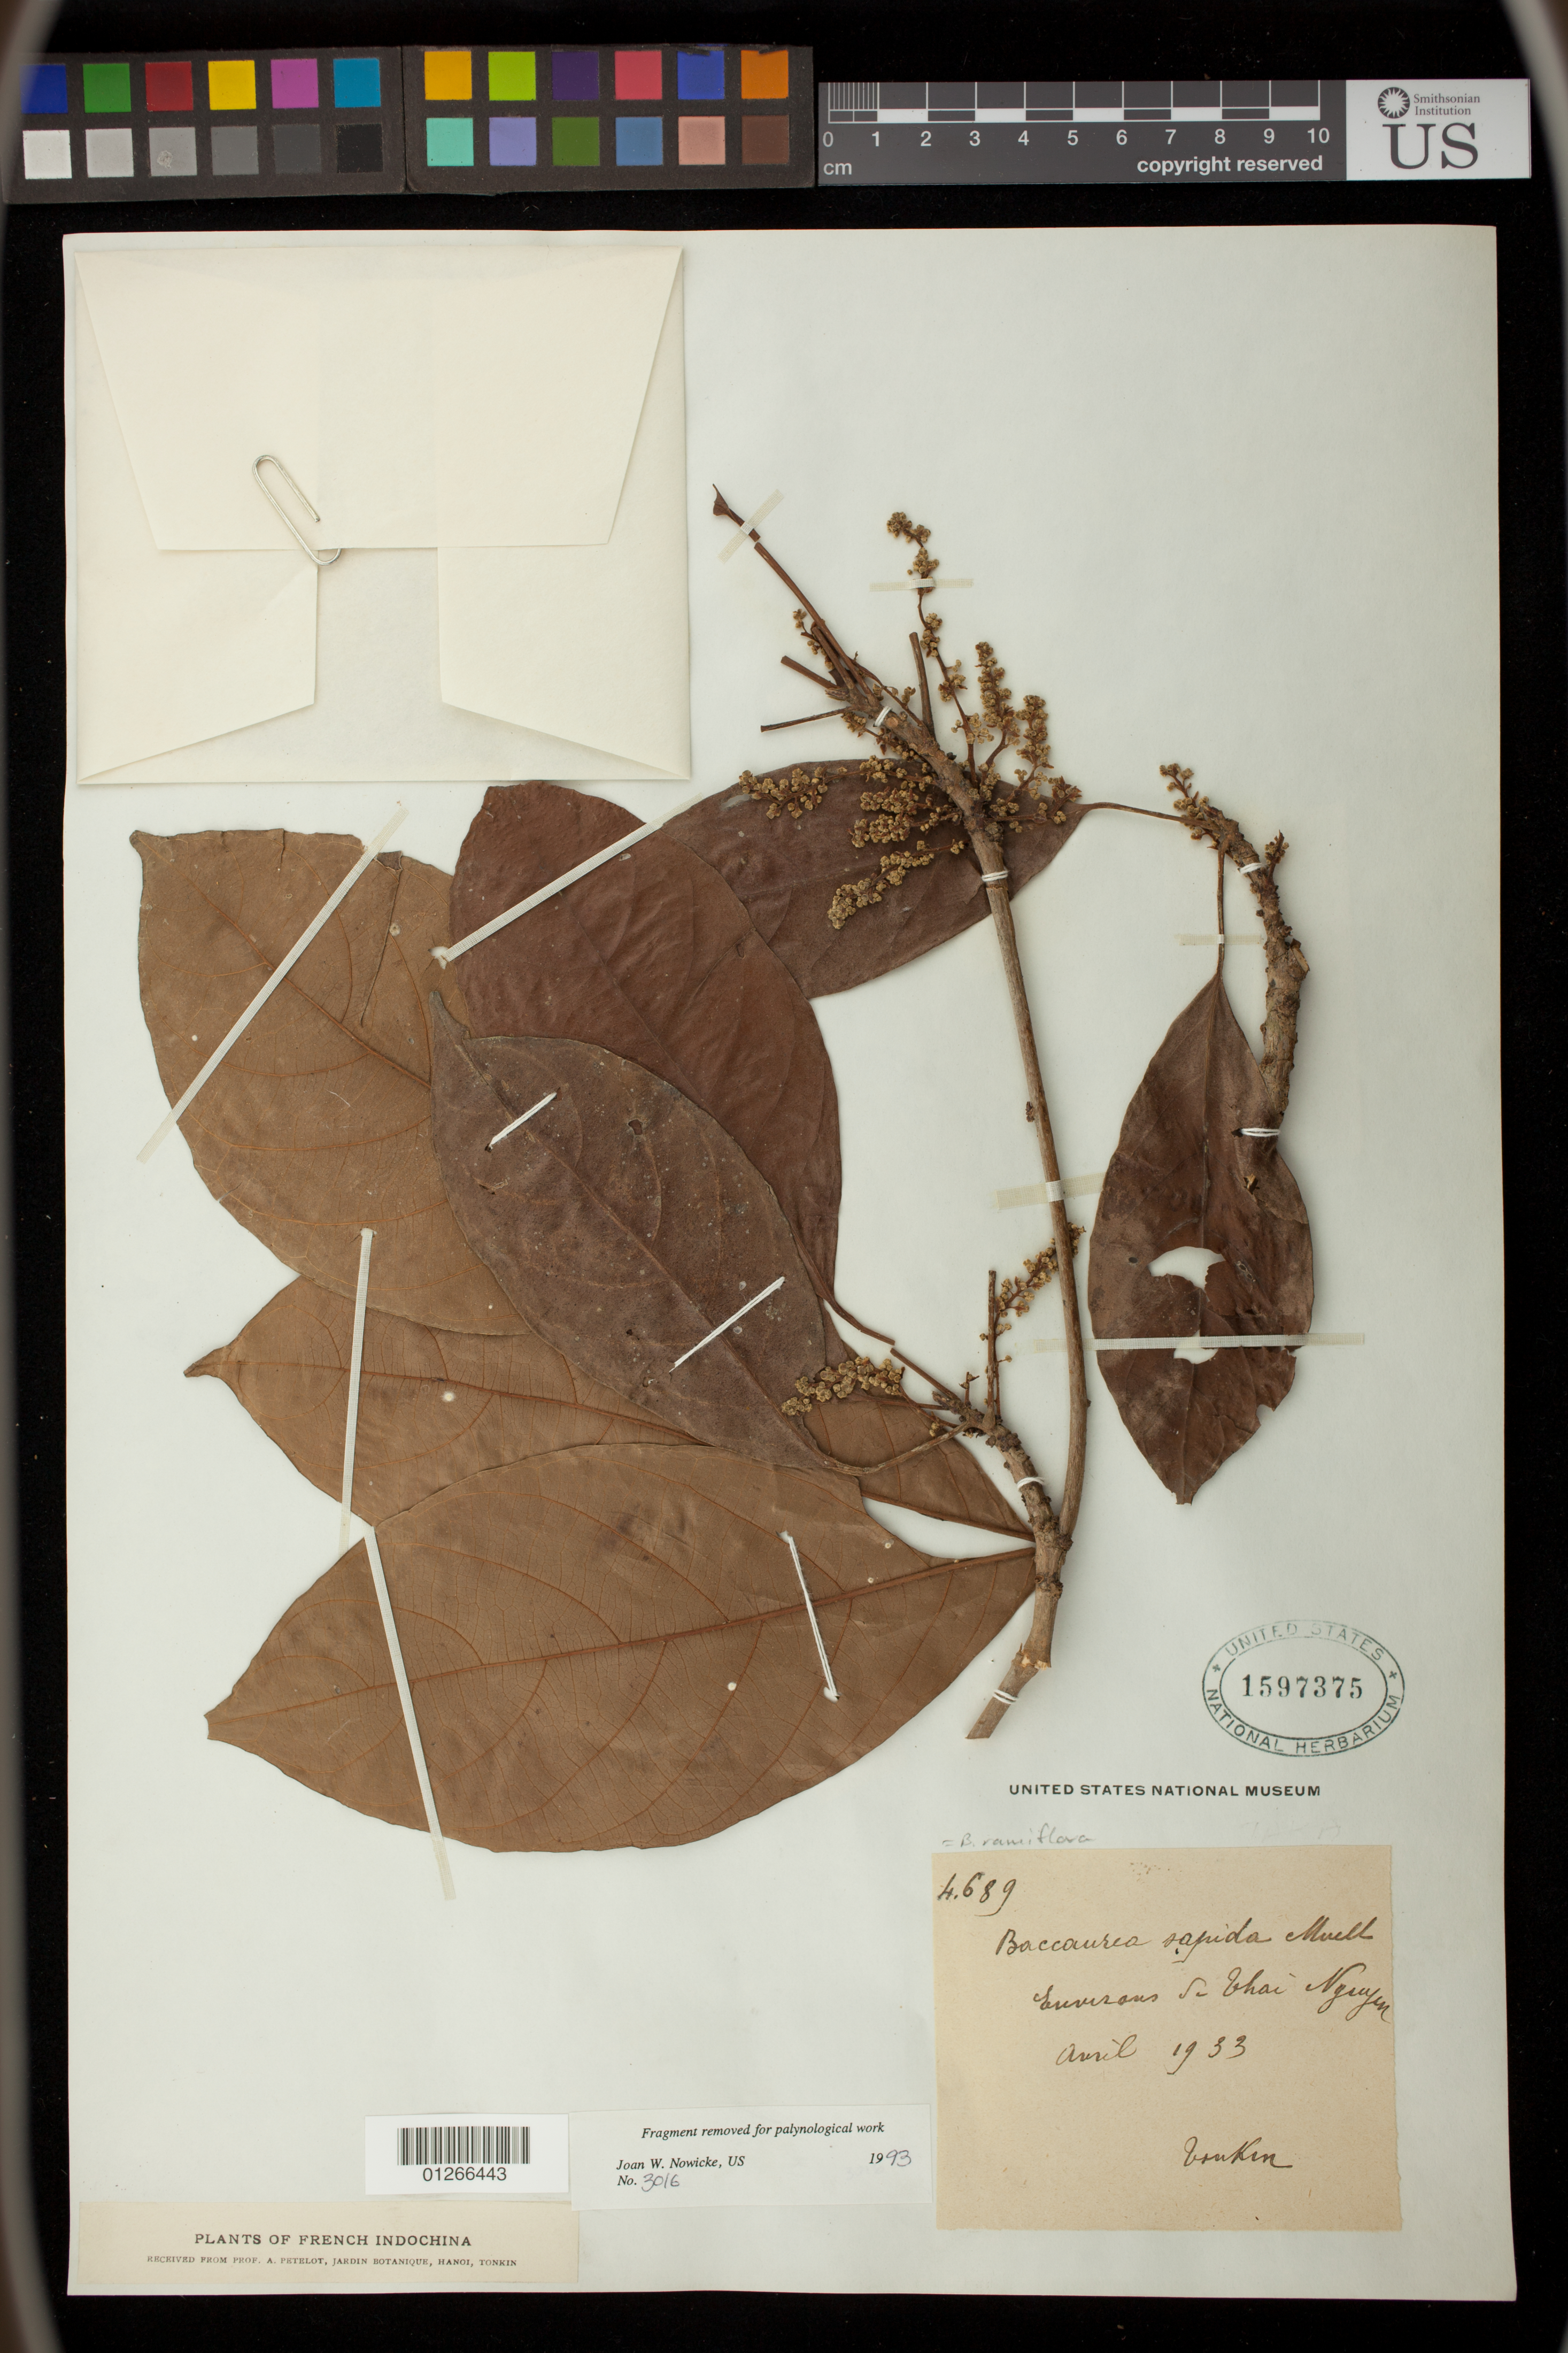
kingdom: Plantae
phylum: Tracheophyta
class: Magnoliopsida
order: Malpighiales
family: Phyllanthaceae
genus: Baccaurea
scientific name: Baccaurea ramiflora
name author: Lour.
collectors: A. Petelot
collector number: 4689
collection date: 1933-04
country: Vietnam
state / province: Thai Nguyen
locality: French Indochina. Environs Si Thai Nguyen. Tonkin.